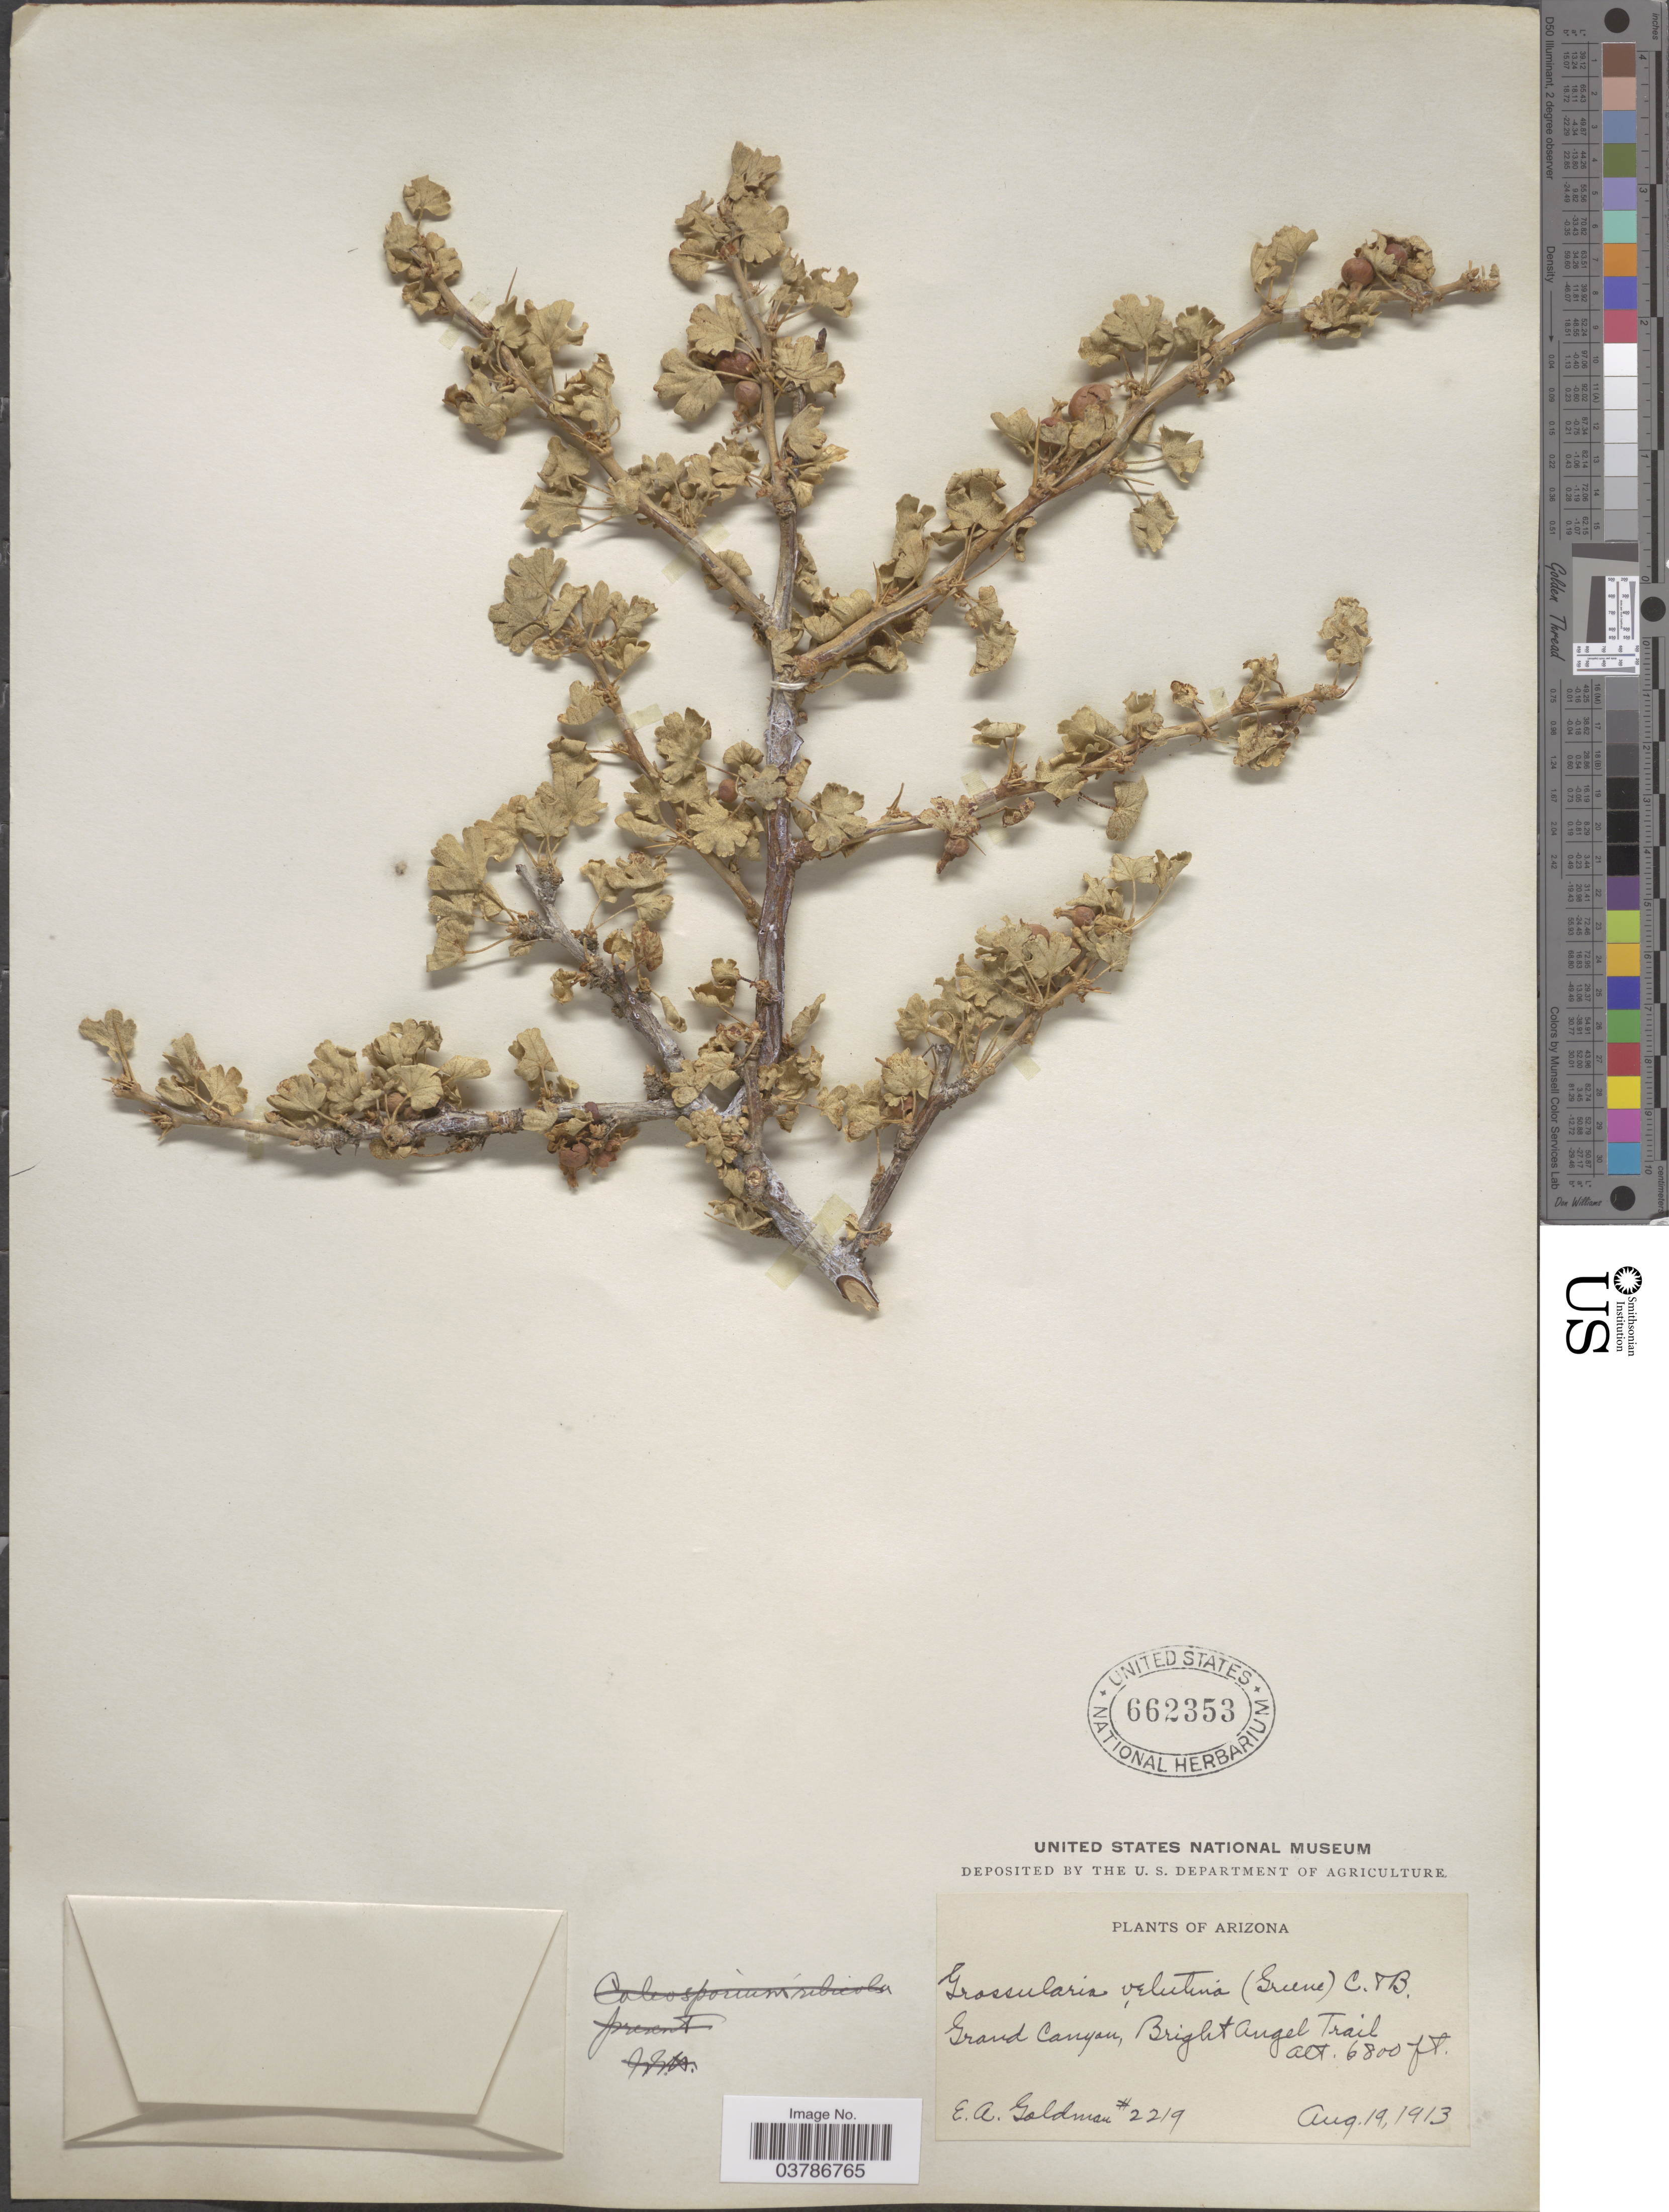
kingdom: Plantae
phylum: Tracheophyta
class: Magnoliopsida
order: Saxifragales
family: Grossulariaceae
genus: Ribes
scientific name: Ribes velutinum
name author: Greene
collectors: E. A. Goldman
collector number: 2219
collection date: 1913-08-19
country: United States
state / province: Arizona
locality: Grand Canyon, Bright Angel Trail.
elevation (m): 2073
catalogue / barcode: US 662353